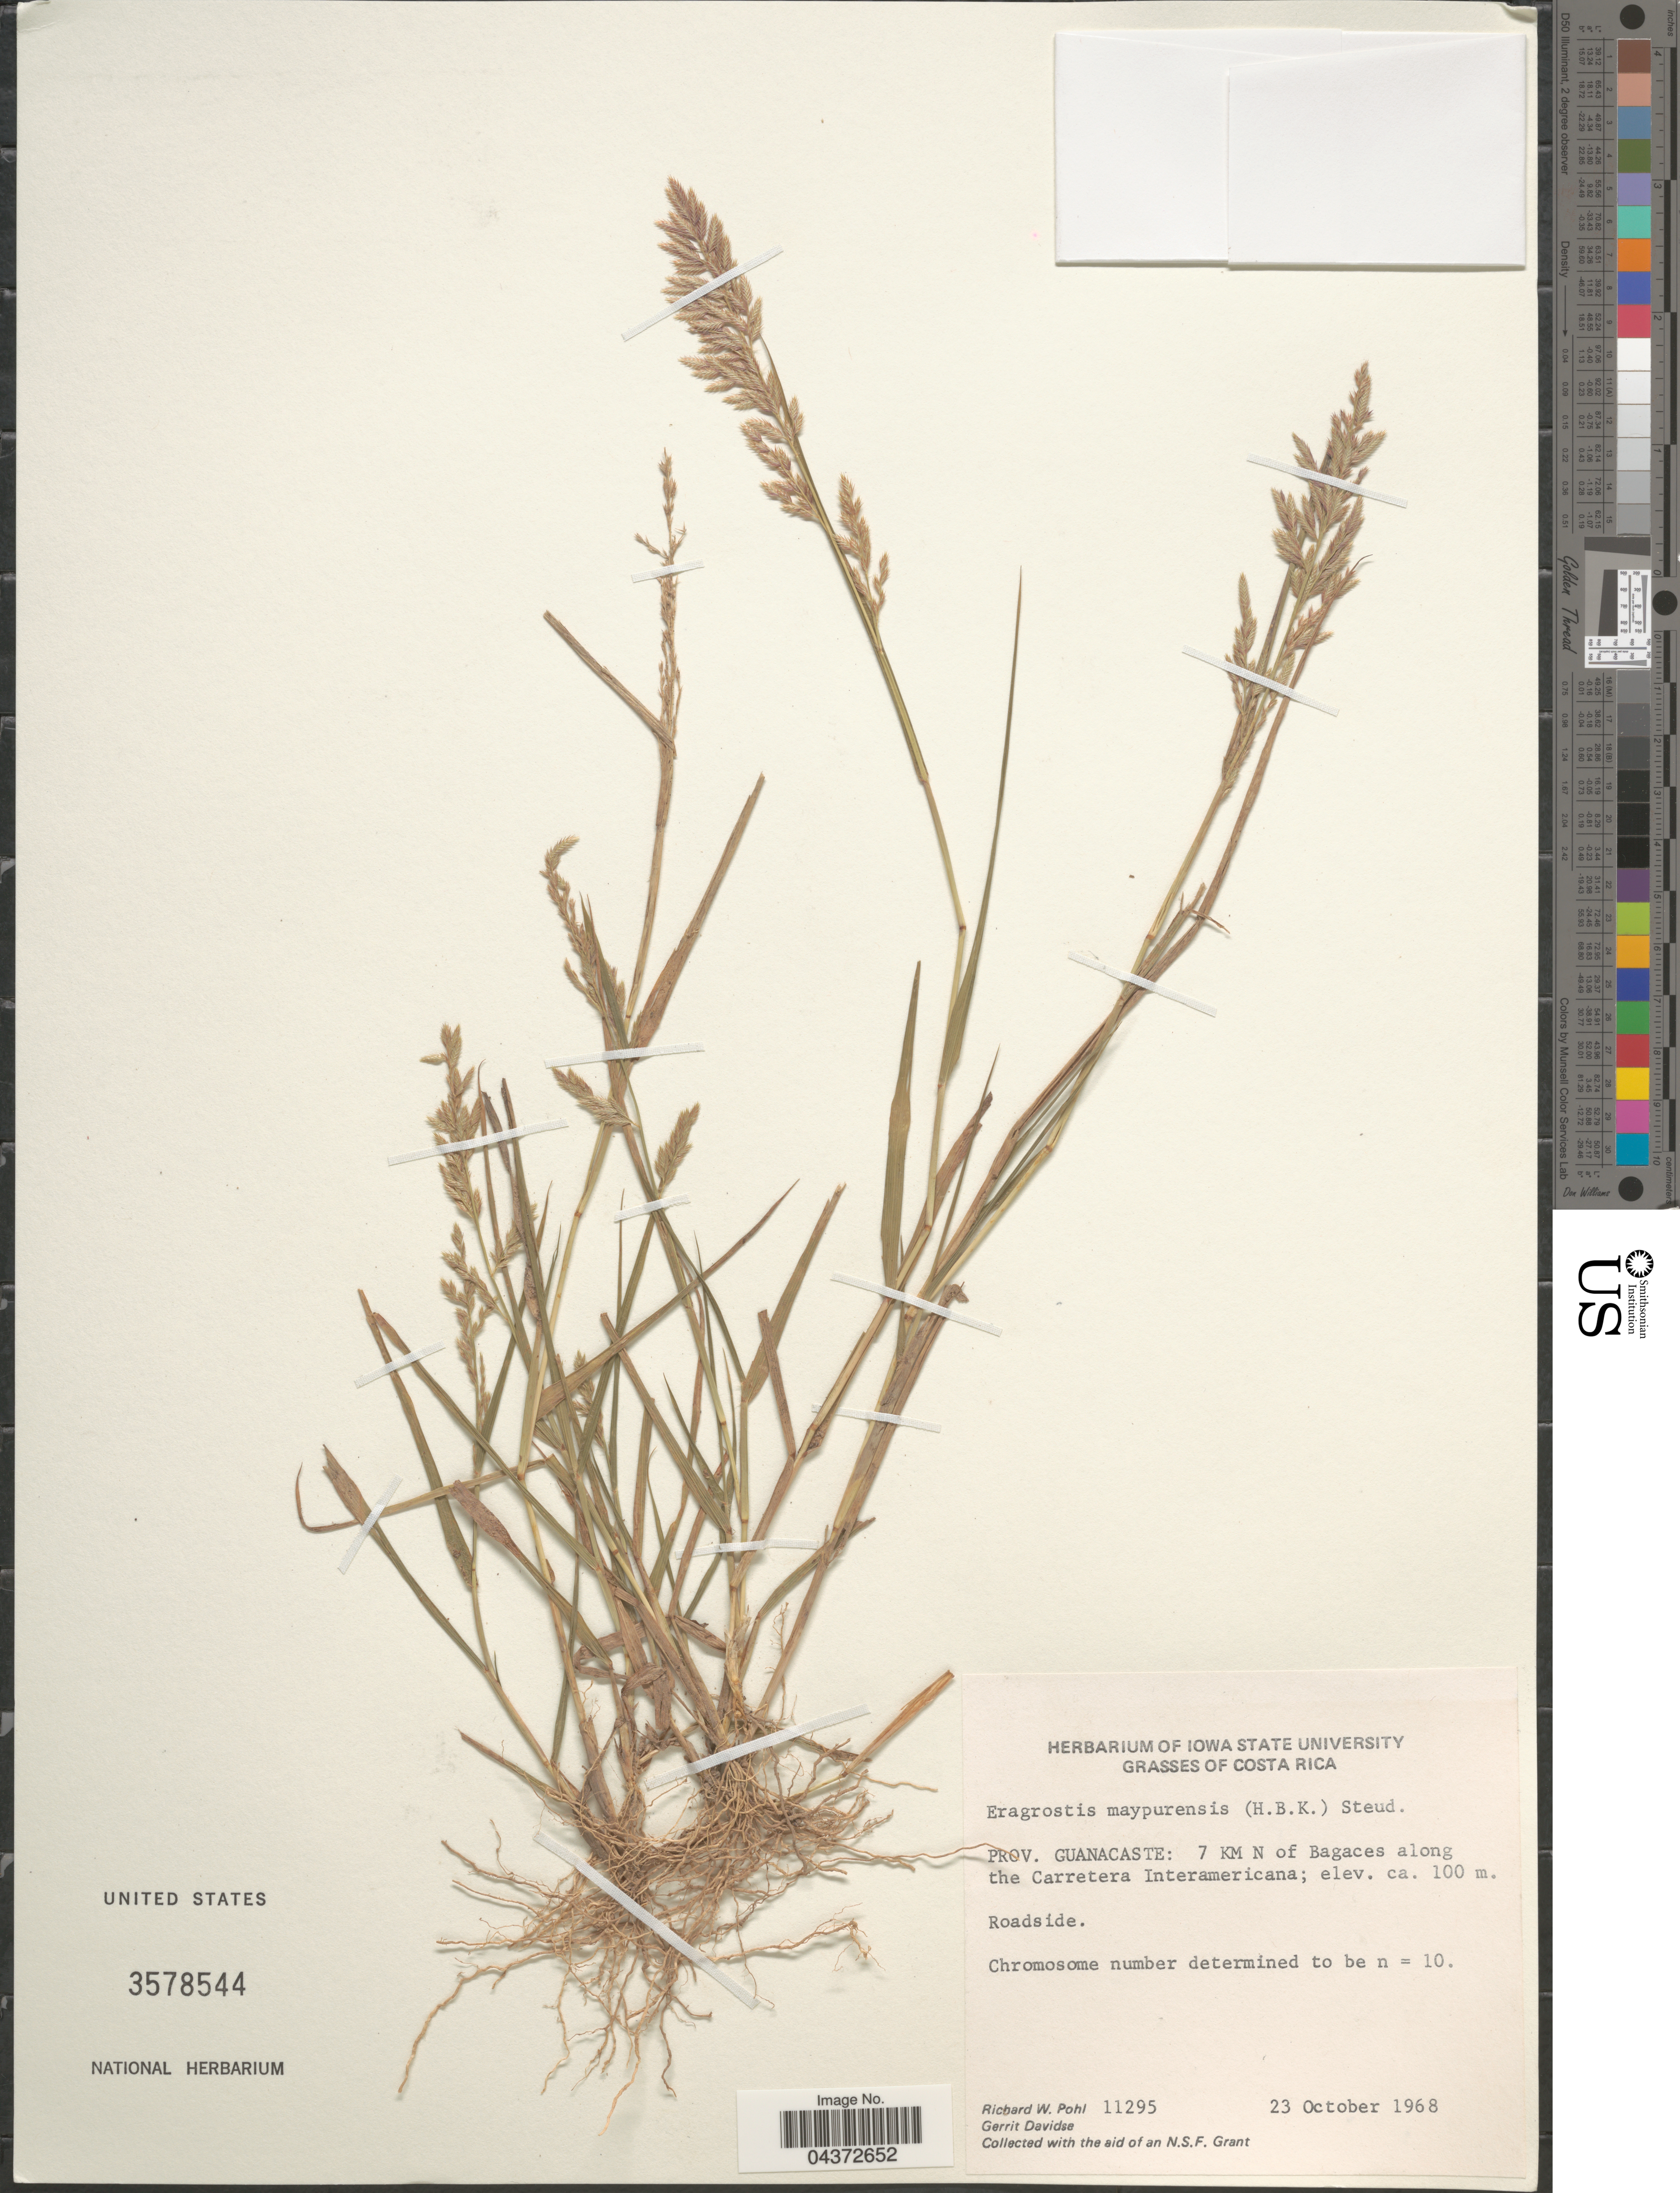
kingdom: Plantae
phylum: Tracheophyta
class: Liliopsida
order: Poales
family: Poaceae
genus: Eragrostis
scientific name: Eragrostis maypurensis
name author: (Kunth) Steud.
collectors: R. W. Pohl & G. Davidse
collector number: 11295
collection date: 1968-10-23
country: Costa Rica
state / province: Guanacaste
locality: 7 KM N of Bagaces along the Carretera Interamericana; Roadside.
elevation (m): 100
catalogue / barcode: US 3578544